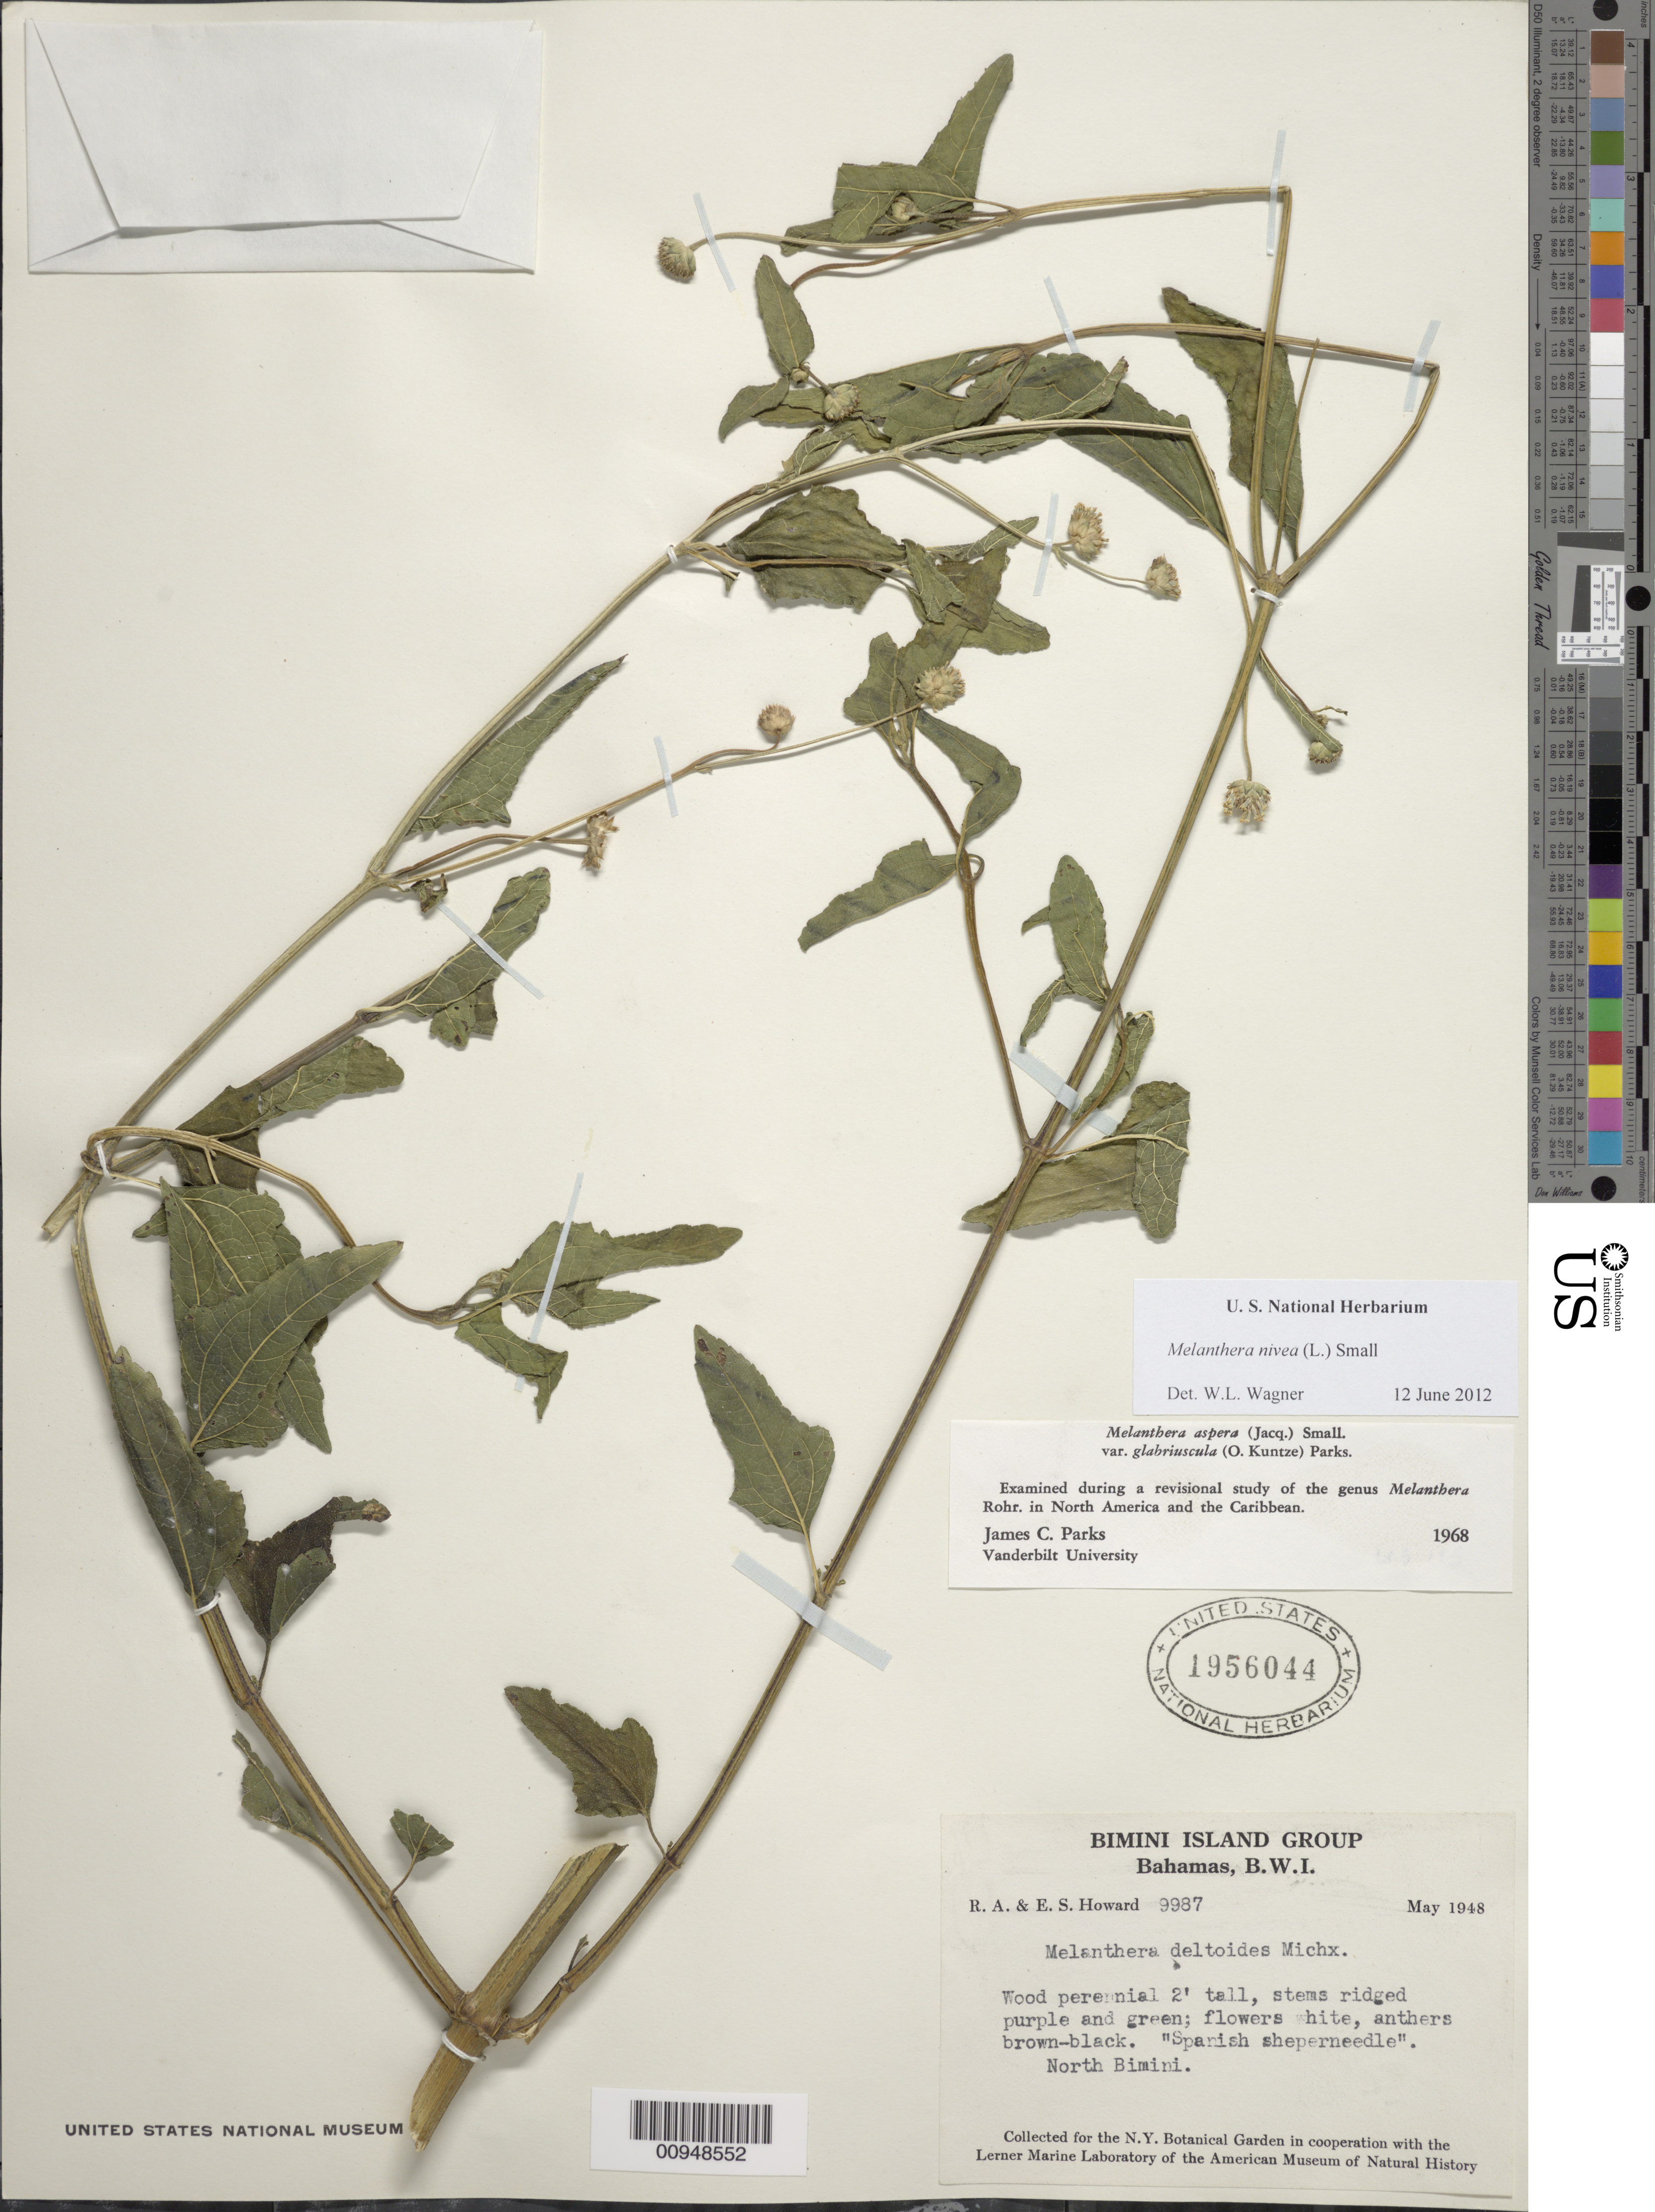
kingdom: Plantae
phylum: Tracheophyta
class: Magnoliopsida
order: Asterales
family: Asteraceae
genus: Melanthera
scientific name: Melanthera nivea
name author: (L.) Small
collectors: R. A. Howard & E. S. Howard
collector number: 9987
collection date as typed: May 1948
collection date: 1948-05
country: Bahamas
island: North Bimini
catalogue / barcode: US 1956044